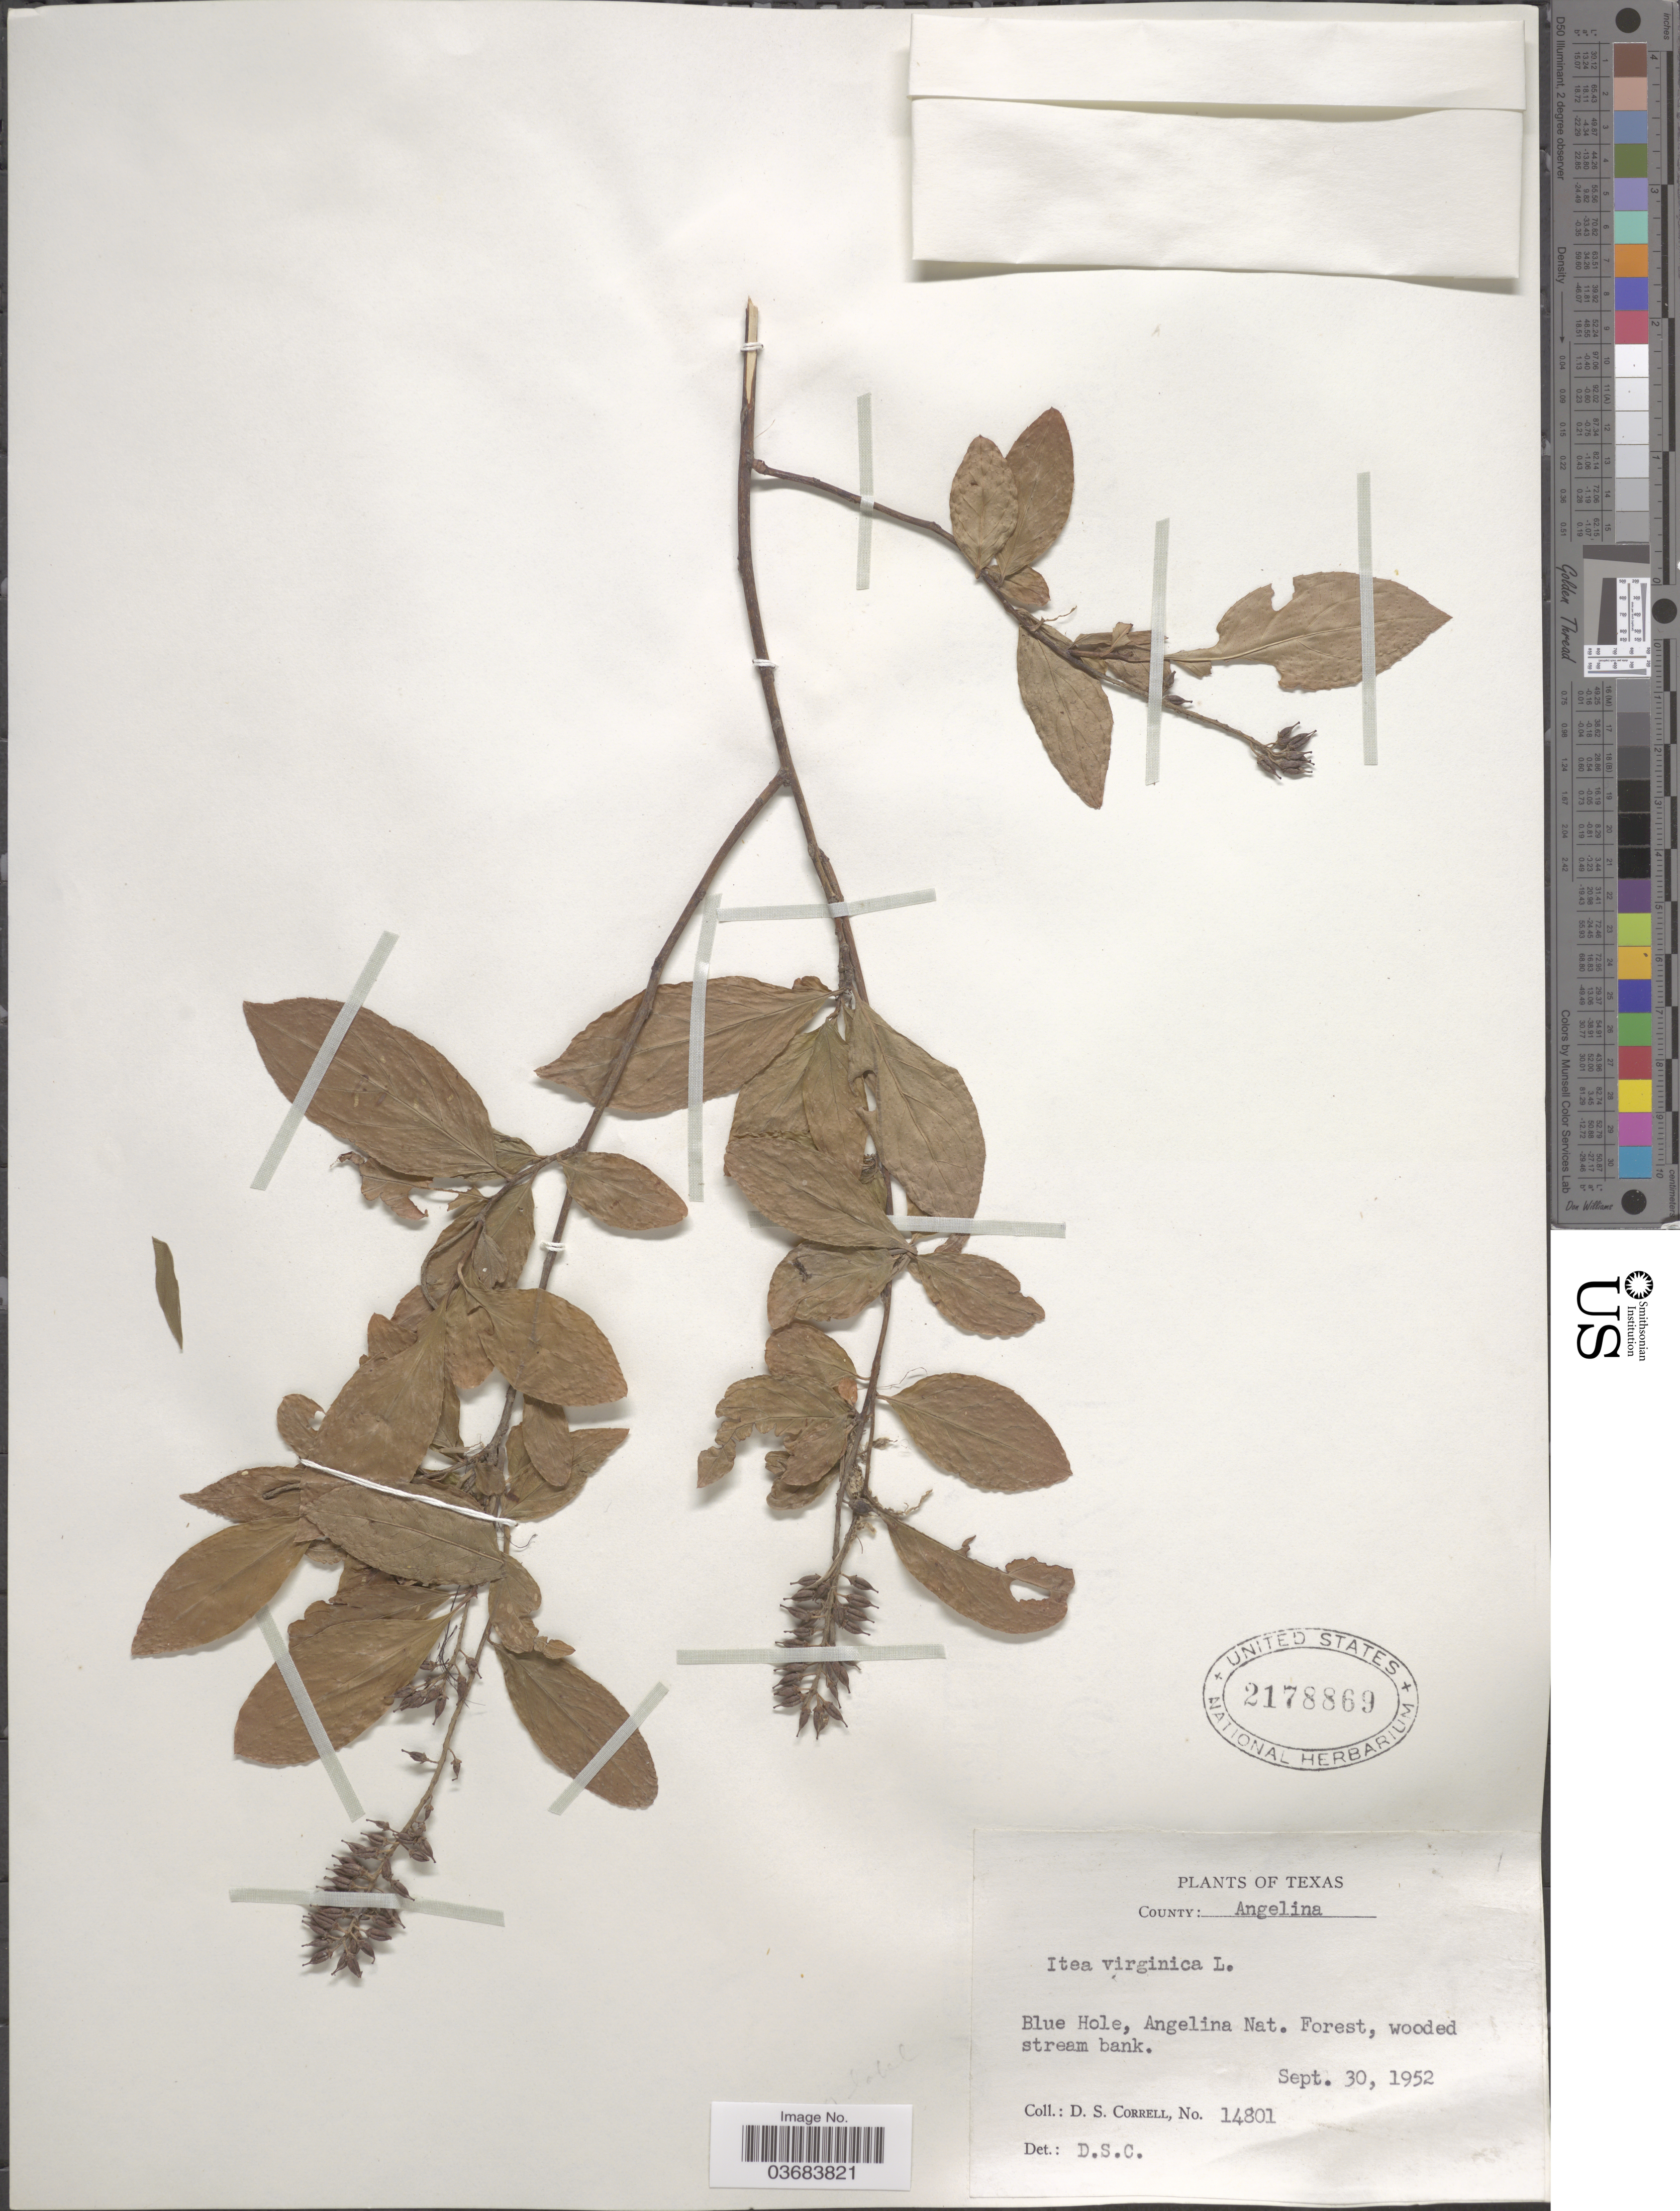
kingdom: Plantae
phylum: Tracheophyta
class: Magnoliopsida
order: Saxifragales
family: Iteaceae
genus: Itea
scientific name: Itea virginica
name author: L.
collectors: D. S. Correll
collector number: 14801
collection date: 1952-09-30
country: United States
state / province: Texas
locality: County: Angelina. Blue Hole, Angelina Nat. Forest.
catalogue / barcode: US 2178869